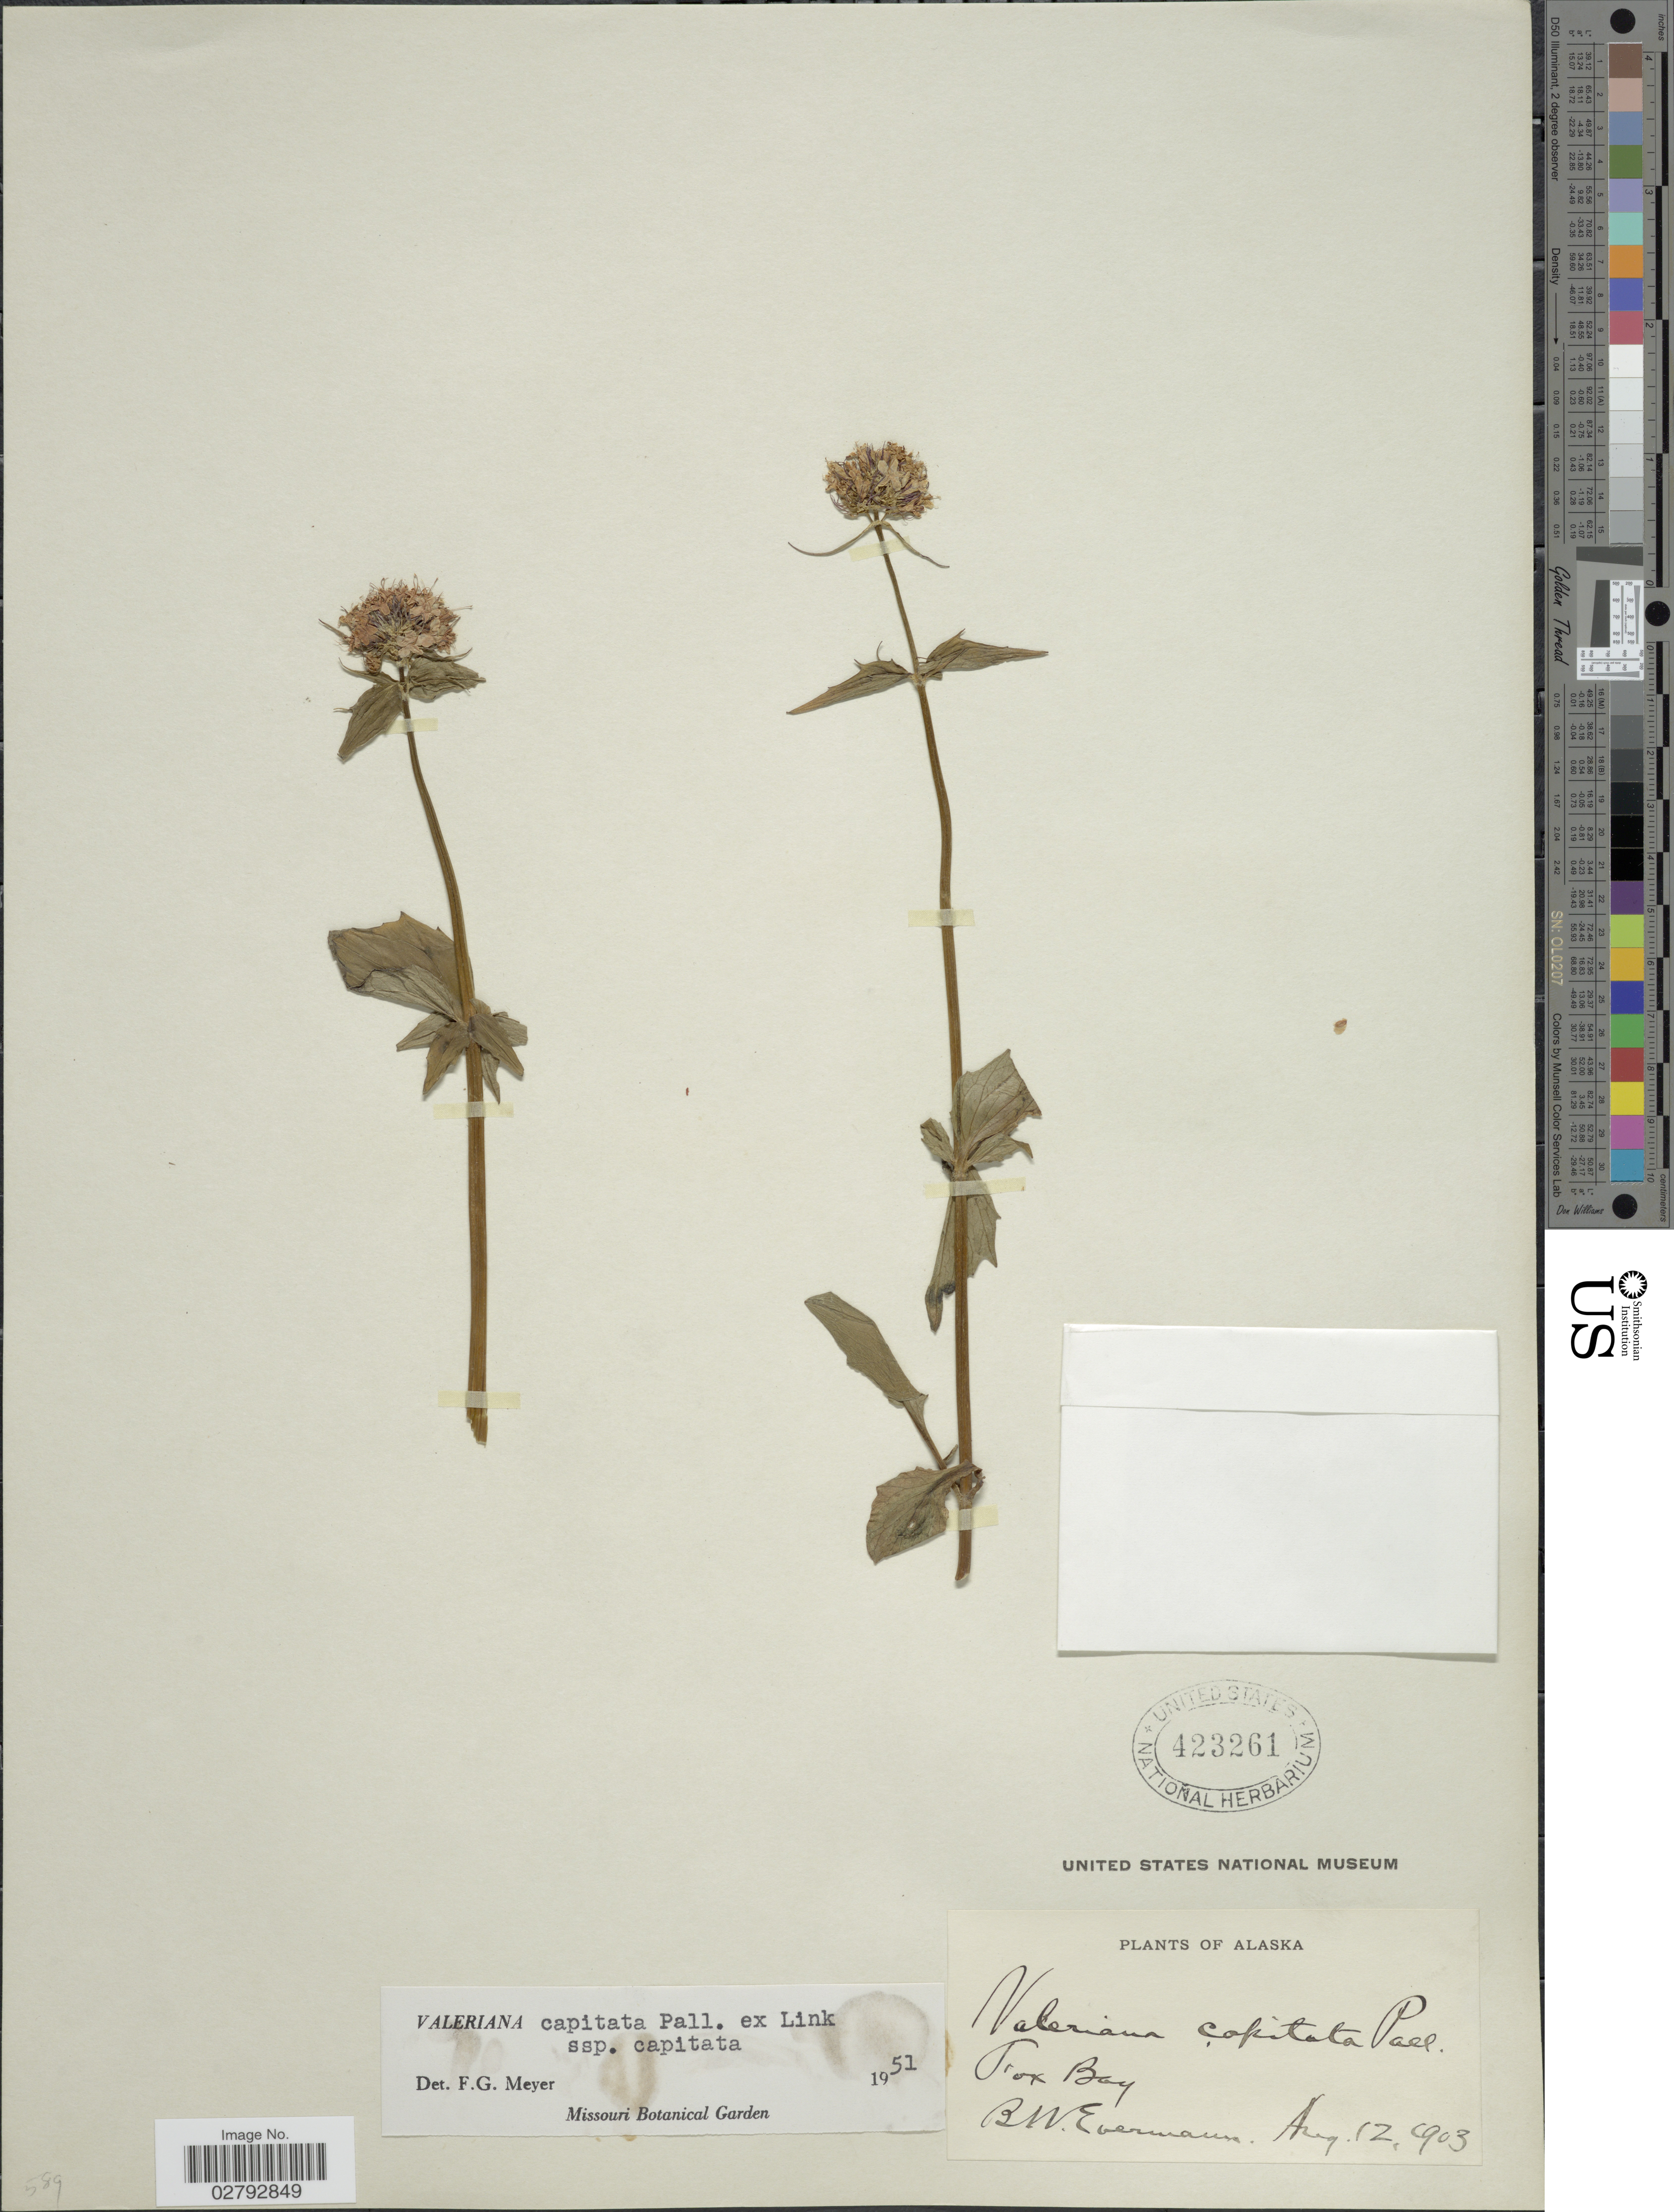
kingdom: Plantae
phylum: Tracheophyta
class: Magnoliopsida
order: Dipsacales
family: Caprifoliaceae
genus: Valeriana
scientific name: Valeriana capitata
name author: Link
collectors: B. W. Evermann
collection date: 1903-08-12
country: United States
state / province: Alaska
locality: Fox Bay.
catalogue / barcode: US 423261